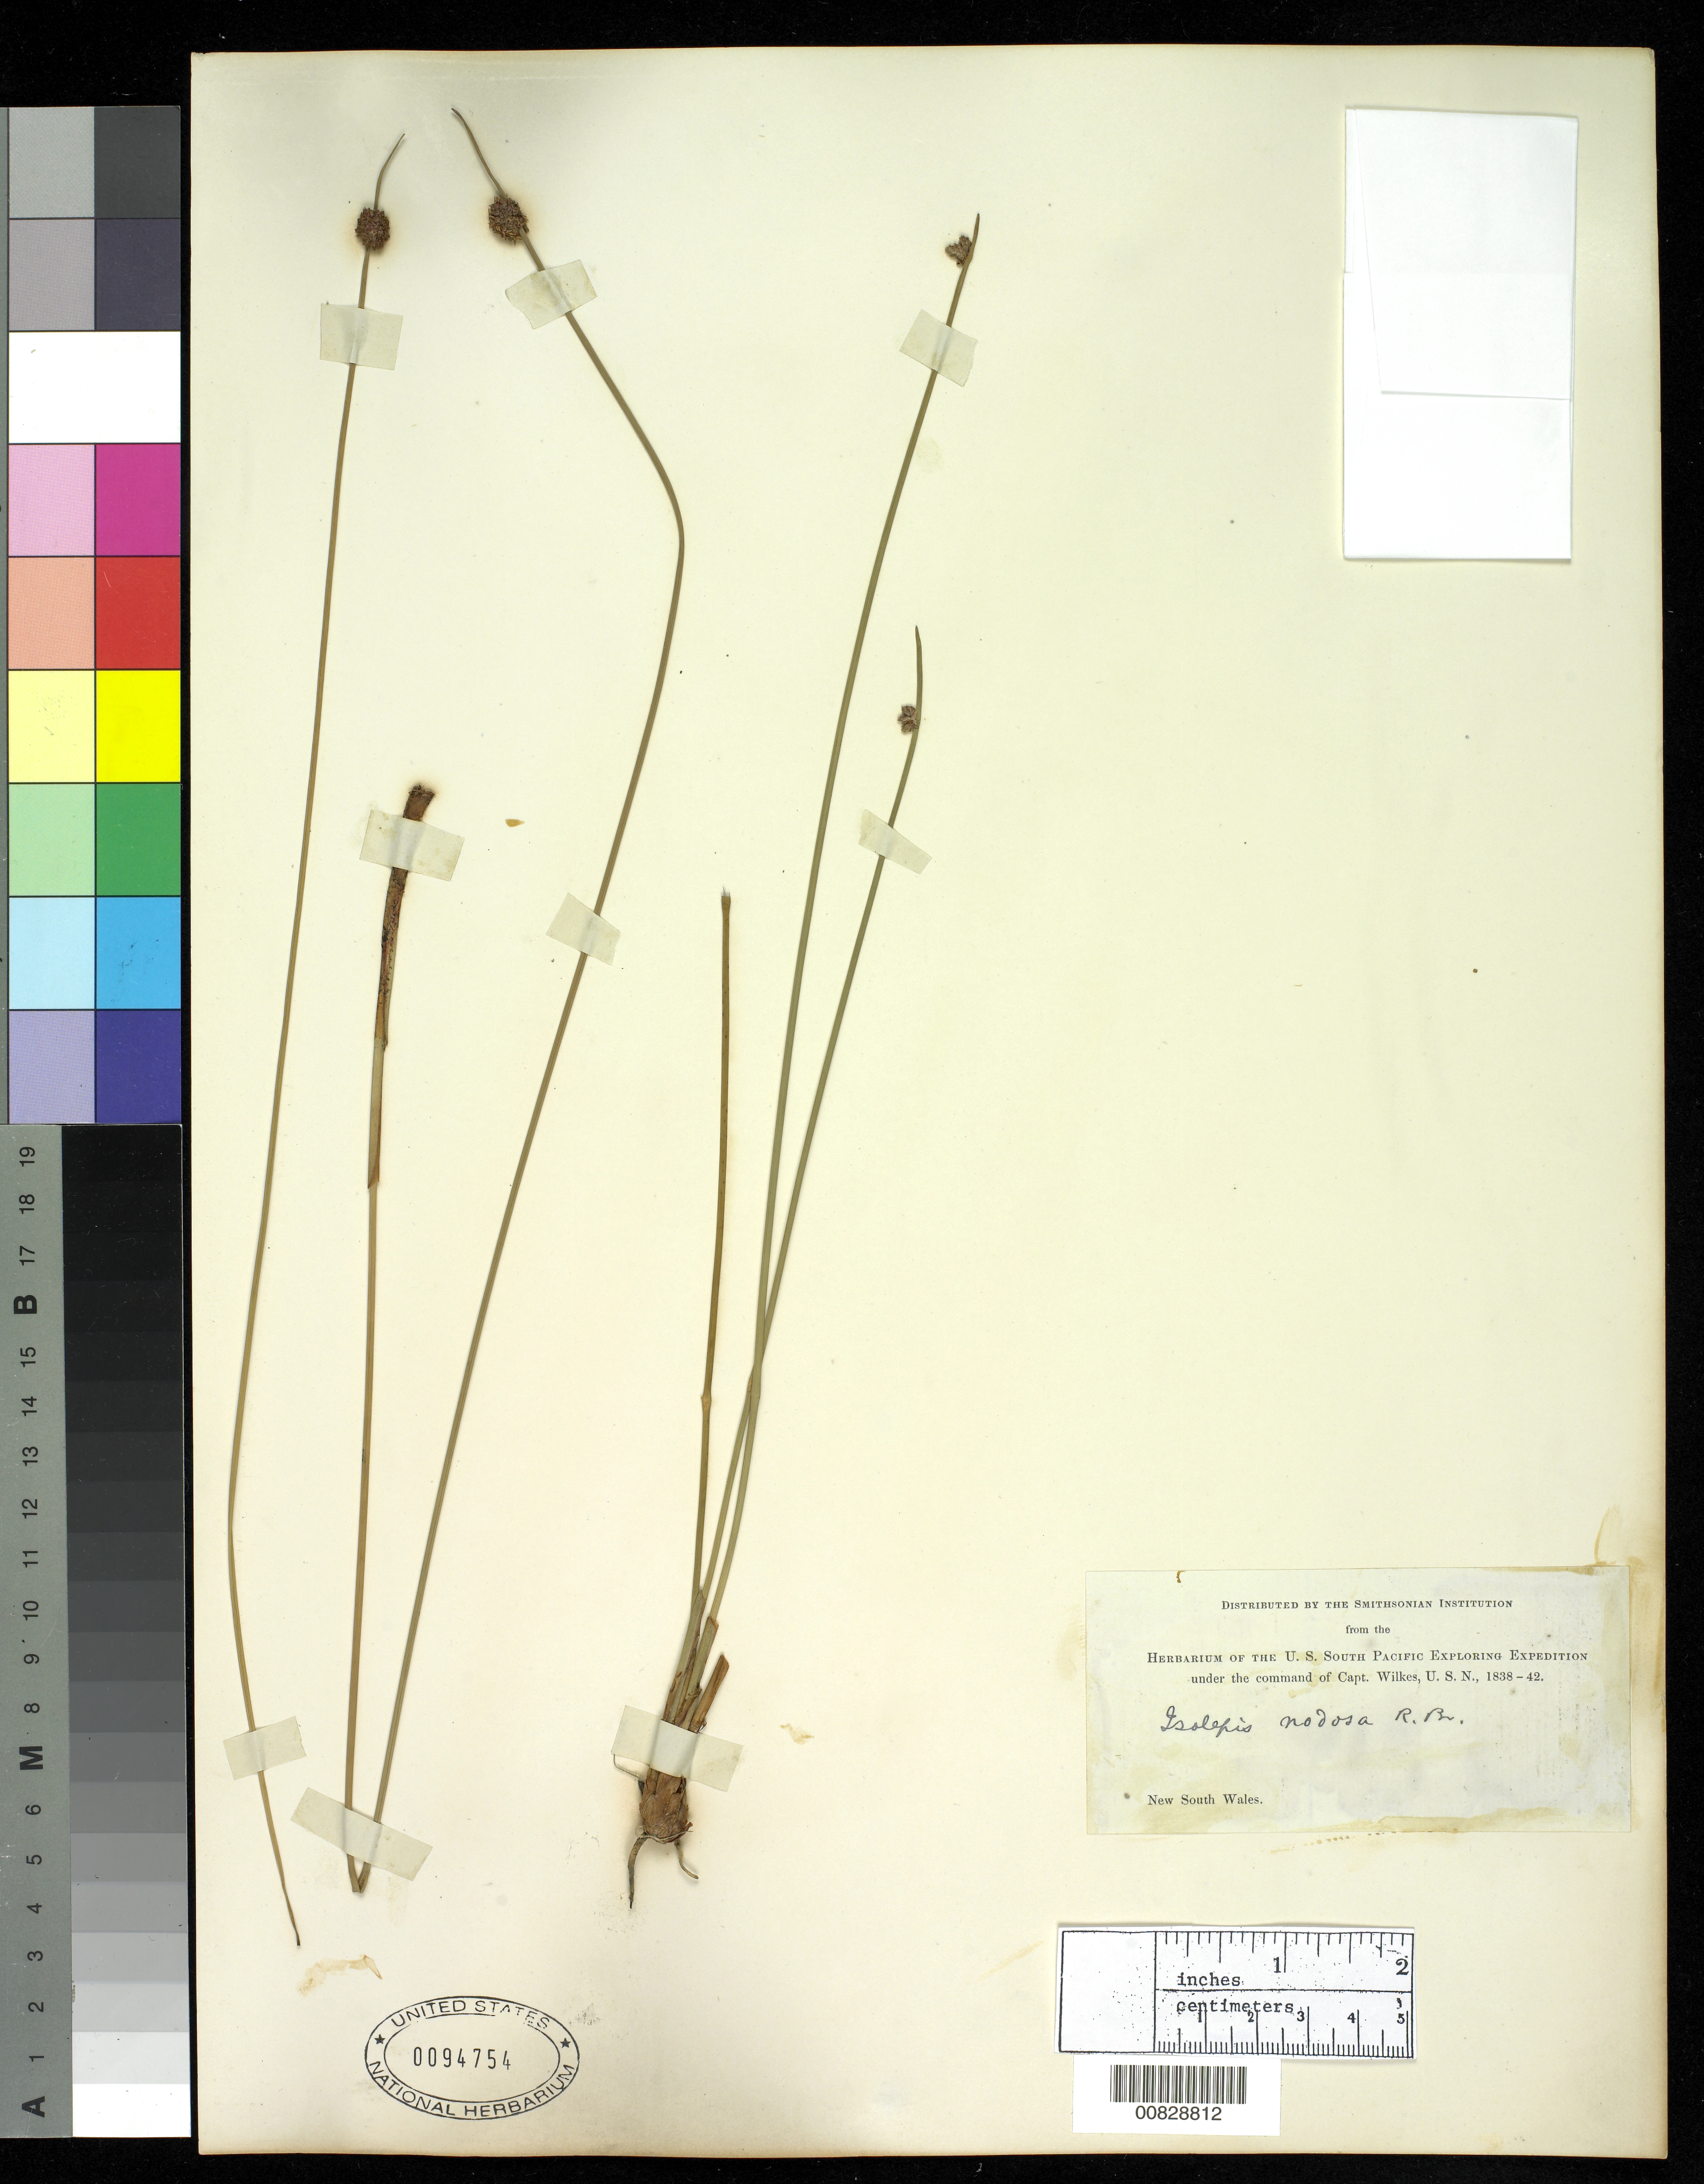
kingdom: Plantae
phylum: Tracheophyta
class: Liliopsida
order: Poales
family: Cyperaceae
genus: Ficinia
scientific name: Ficinia nodosa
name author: (Rottb.) Goetgh. et al.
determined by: Strong, M. T., (US), Smithsonian Institution - National Museum of Natural History (UNITED STATES)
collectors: Wilkes Explor. Exped.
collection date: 1838/1842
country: Australia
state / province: New South Wales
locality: New South Wales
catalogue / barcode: US 94754